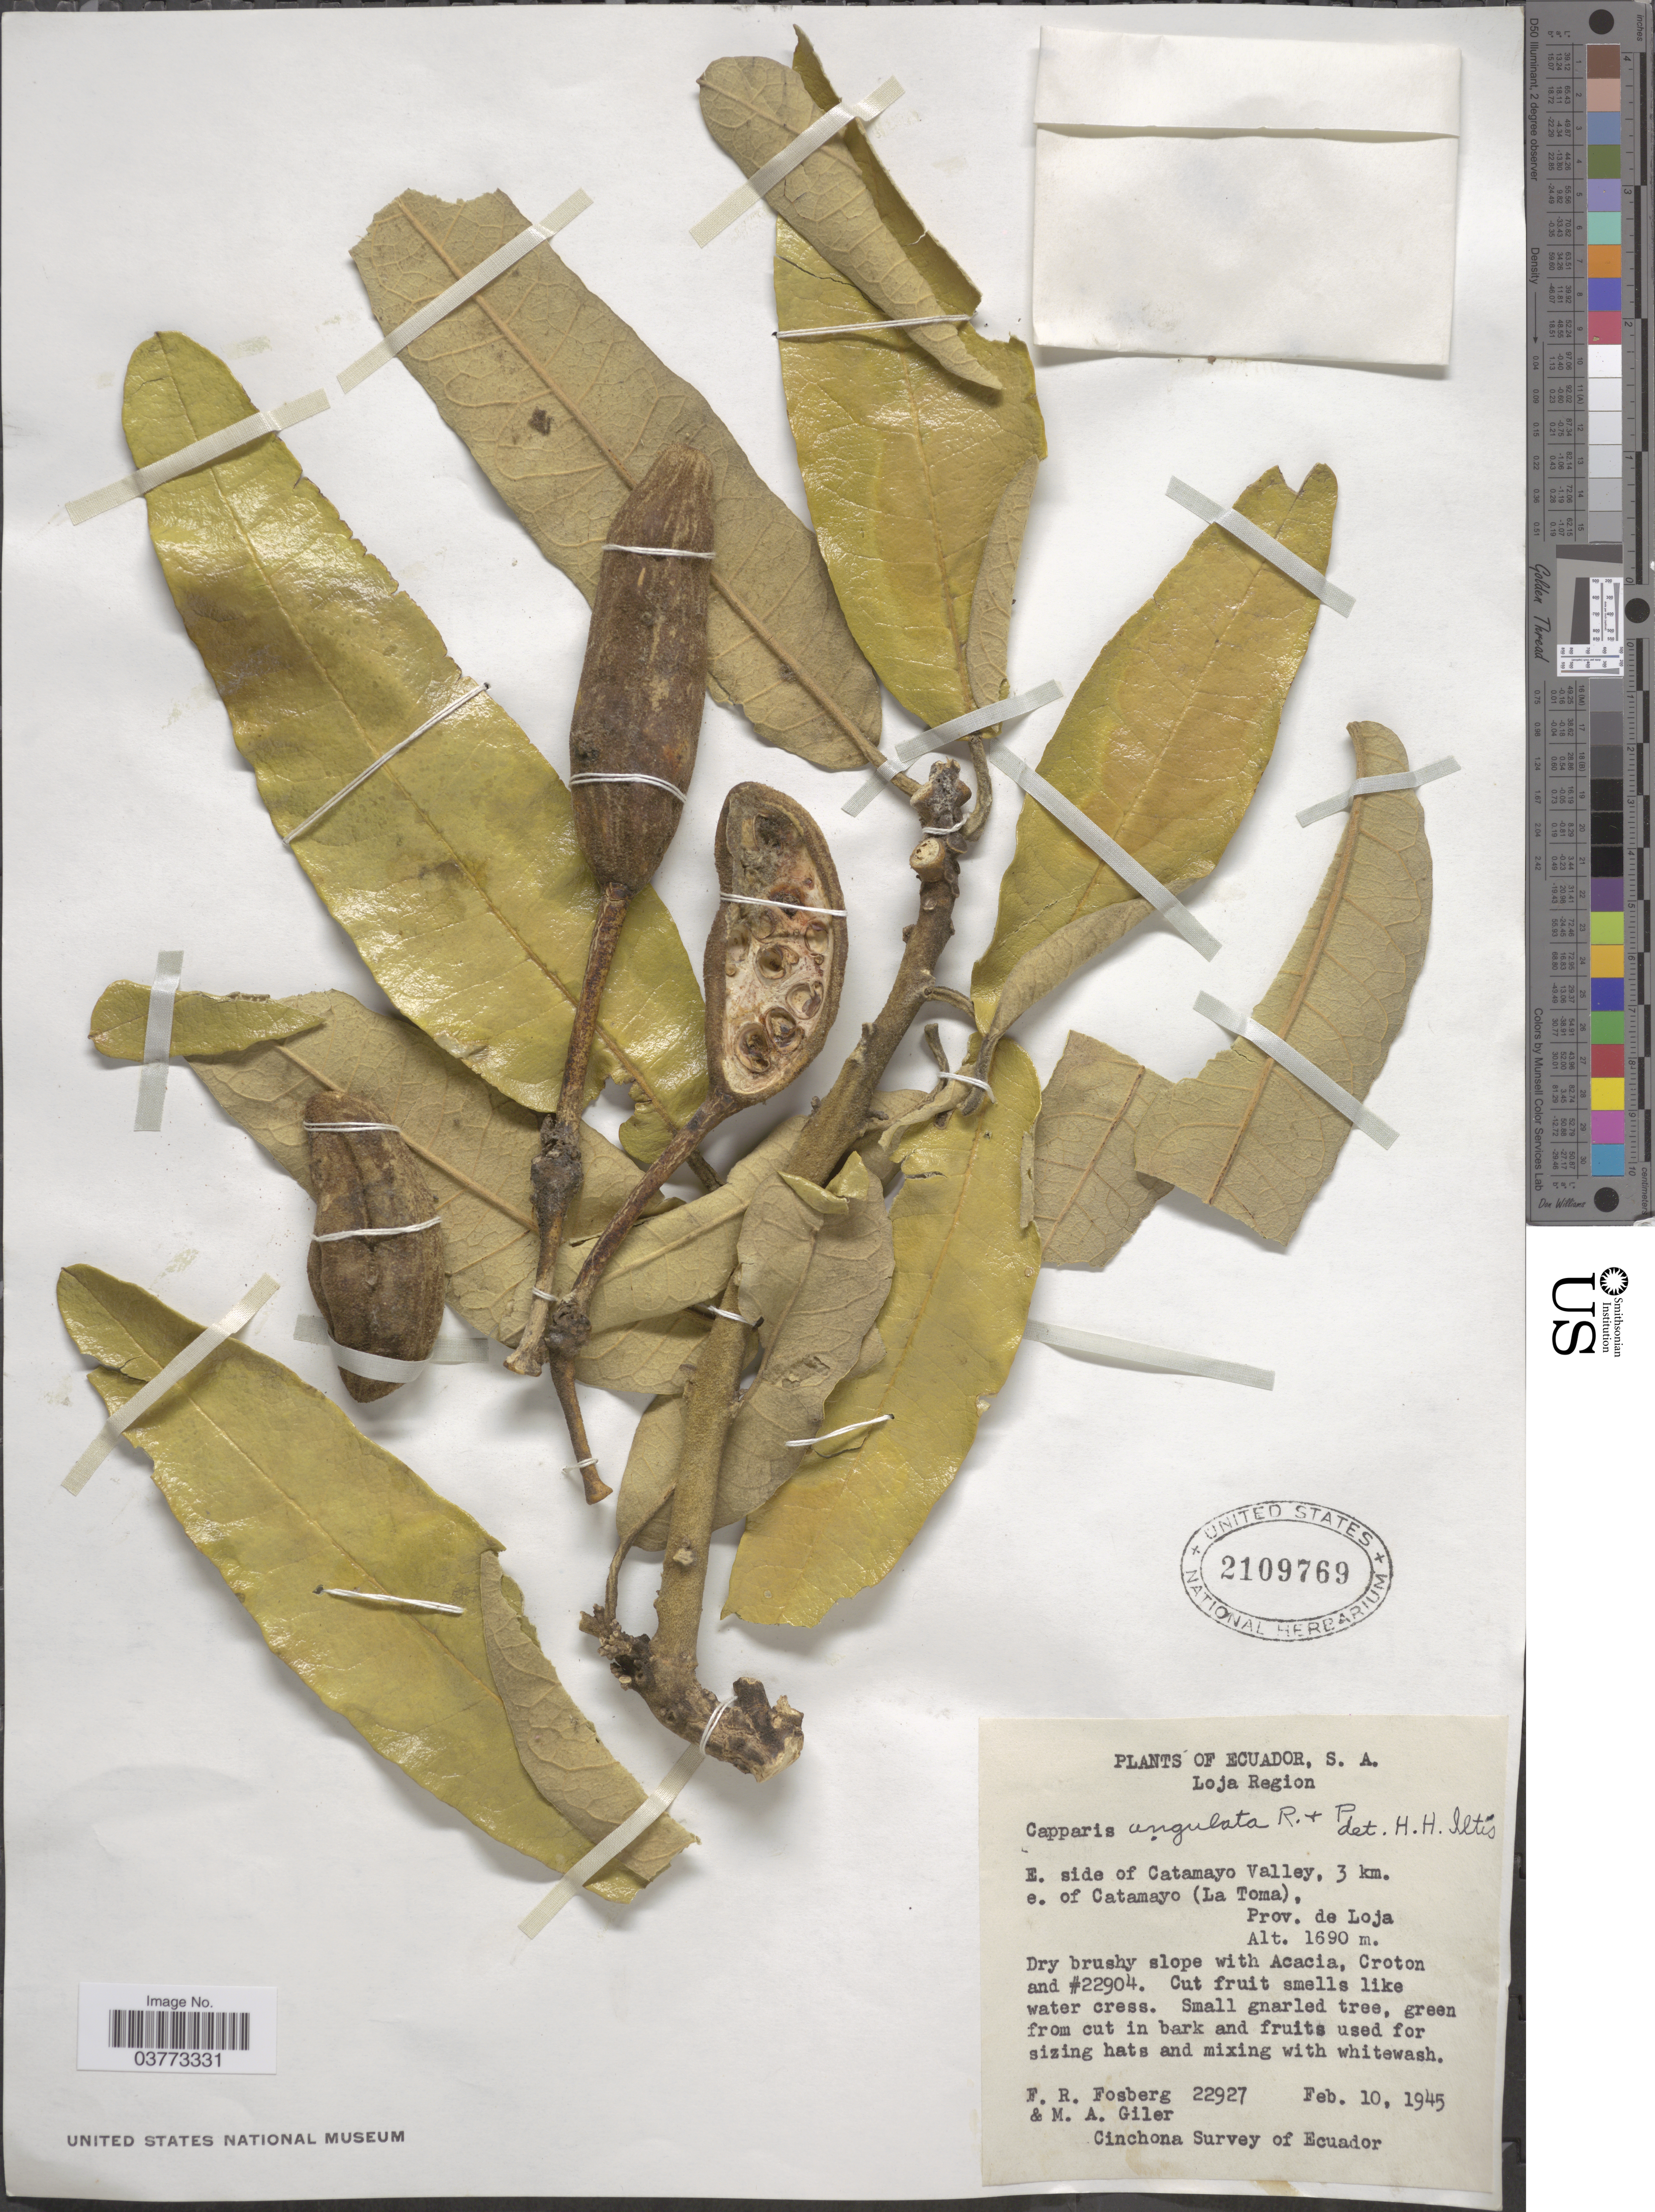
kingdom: Plantae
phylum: Tracheophyta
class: Magnoliopsida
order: Brassicales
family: Capparaceae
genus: Colicodendron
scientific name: Colicodendron angulatum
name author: (Ruiz & Pav. ex DC.) Hutch.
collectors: F. R. Fosberg & M. Giler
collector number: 22927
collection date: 1945-02-10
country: Ecuador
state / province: Loja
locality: Loja Region. E. side of Catamayo Valley, 3 km. e. of Catamayo (La Toma).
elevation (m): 1690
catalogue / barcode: US 2109769